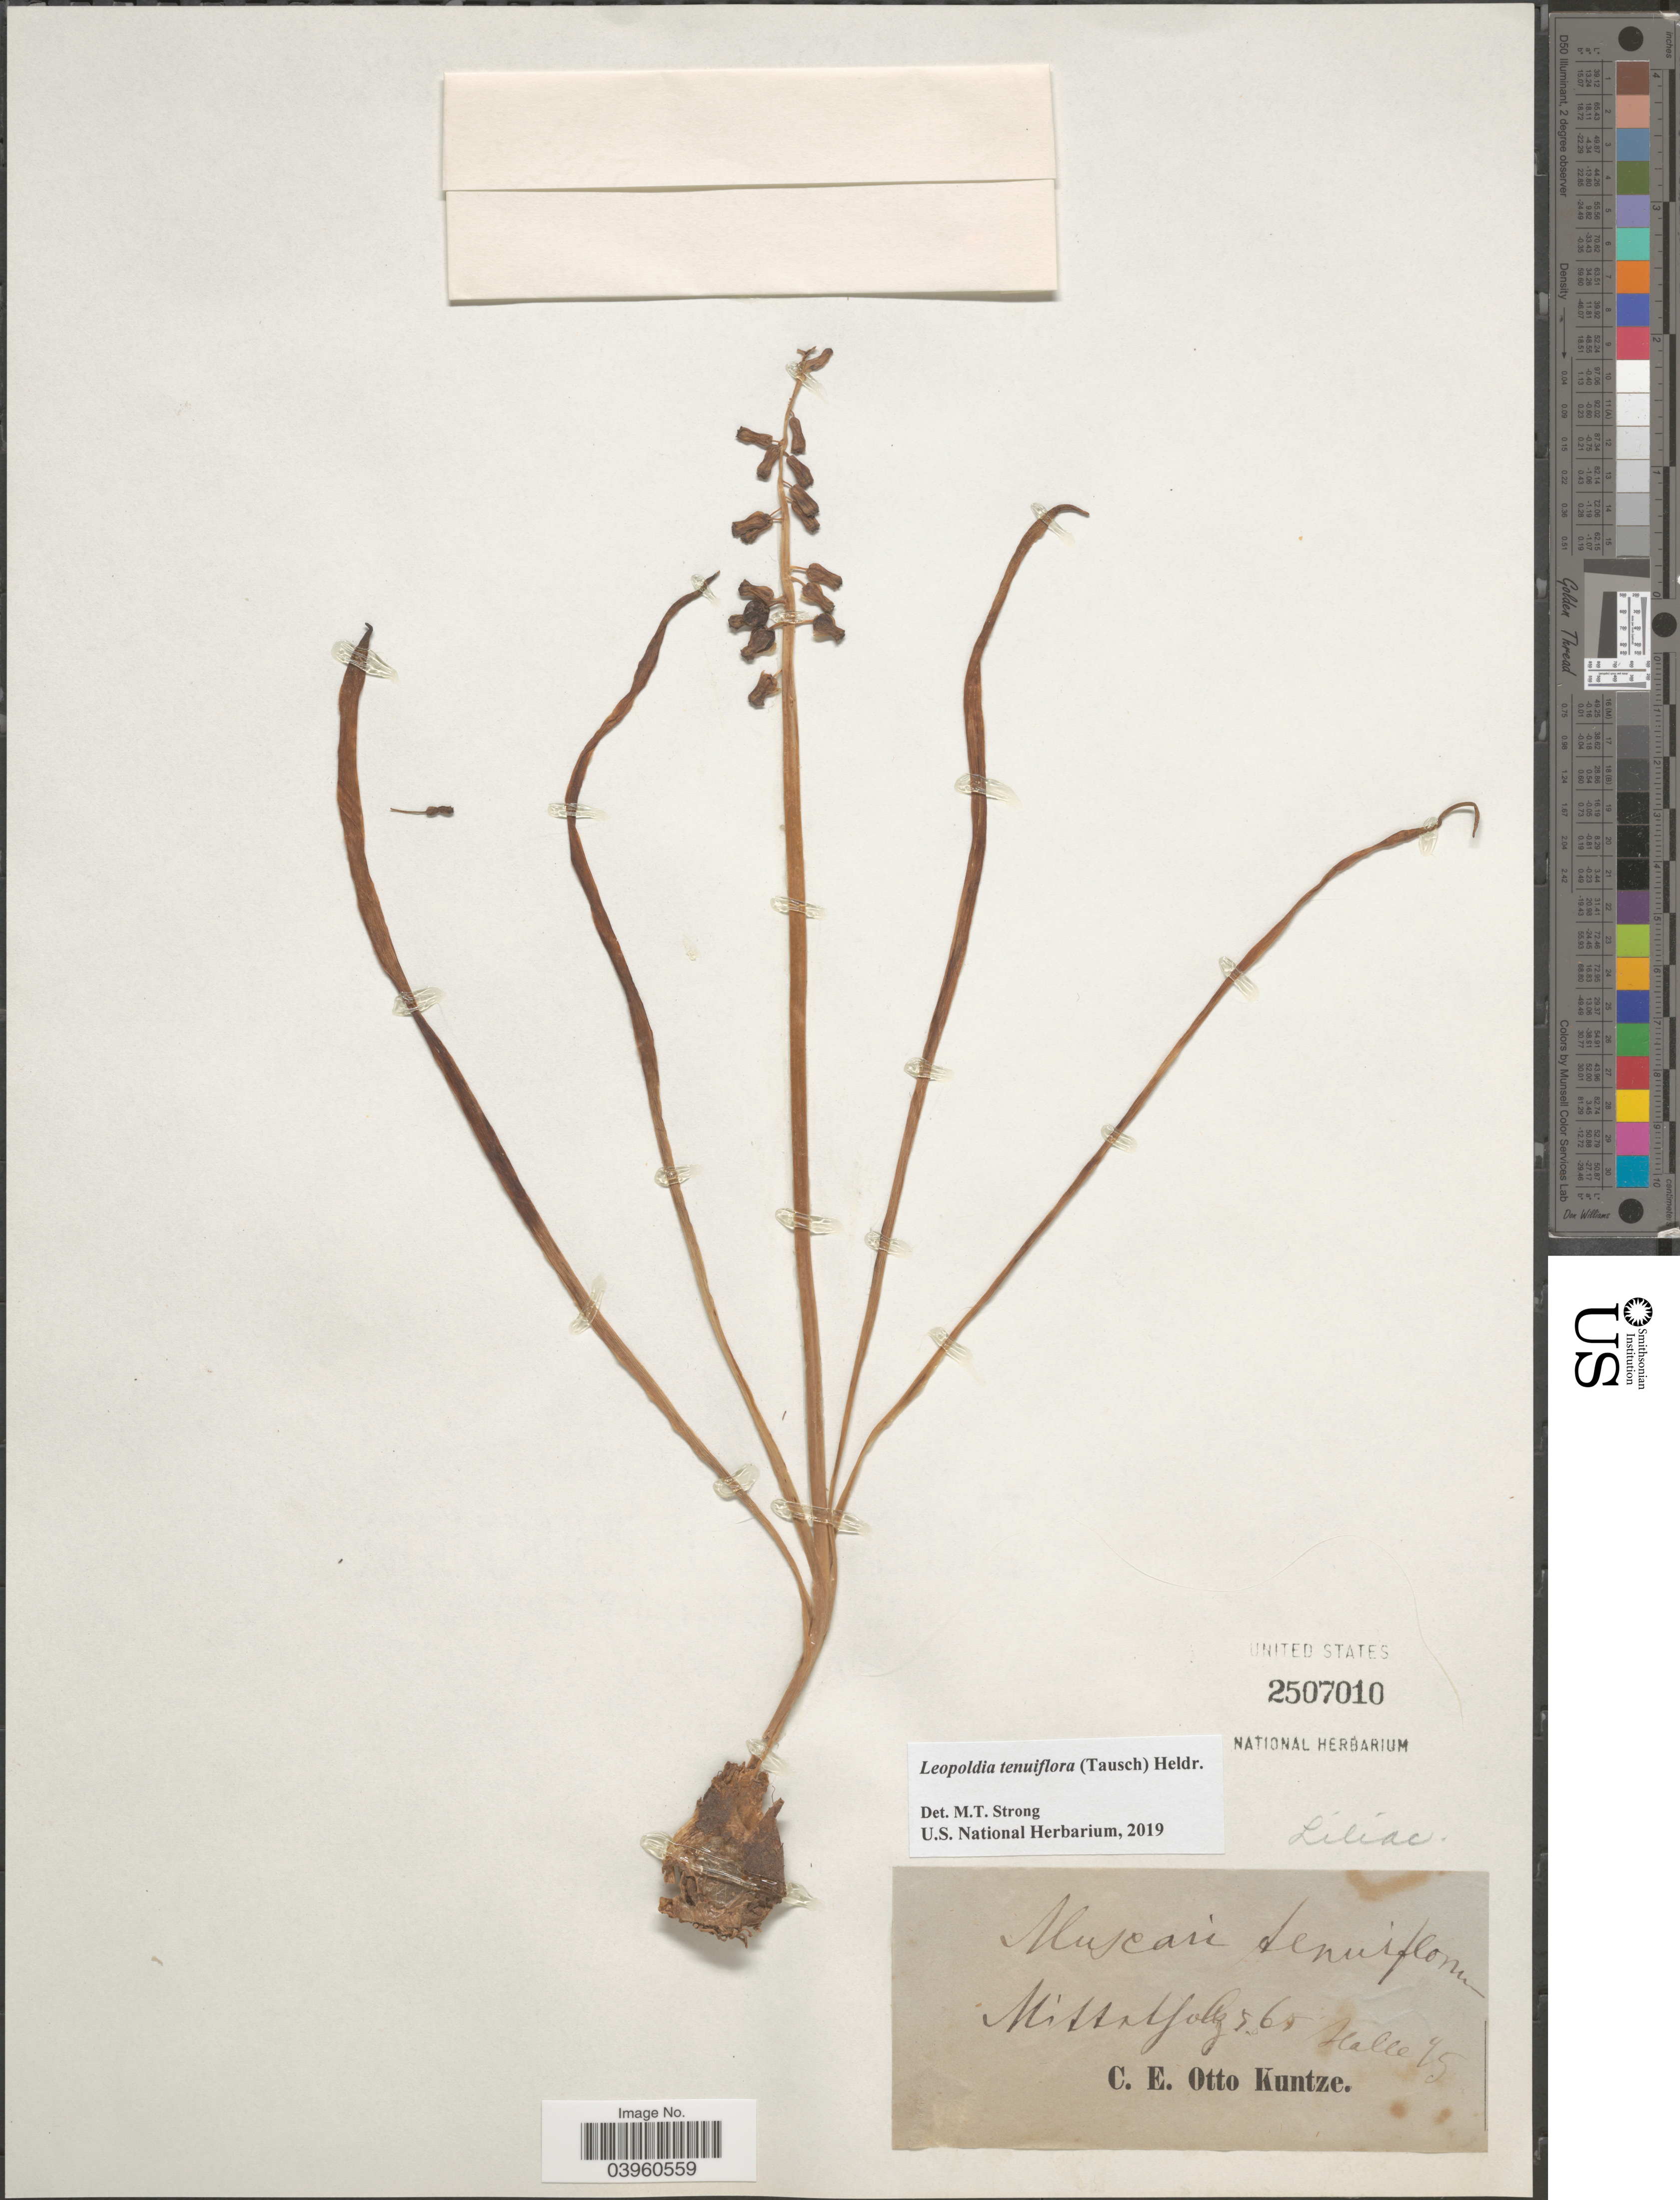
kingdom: Plantae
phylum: Tracheophyta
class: Liliopsida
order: Asparagales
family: Asparagaceae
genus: Leopoldia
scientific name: Leopoldia tenuiflora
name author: (Tausch) Heldr.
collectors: C.E.O. Kuntze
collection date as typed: Transcribed d/m/y: /5/65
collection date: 1865-05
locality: Mittelfolz. Halle.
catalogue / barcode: US 2507010